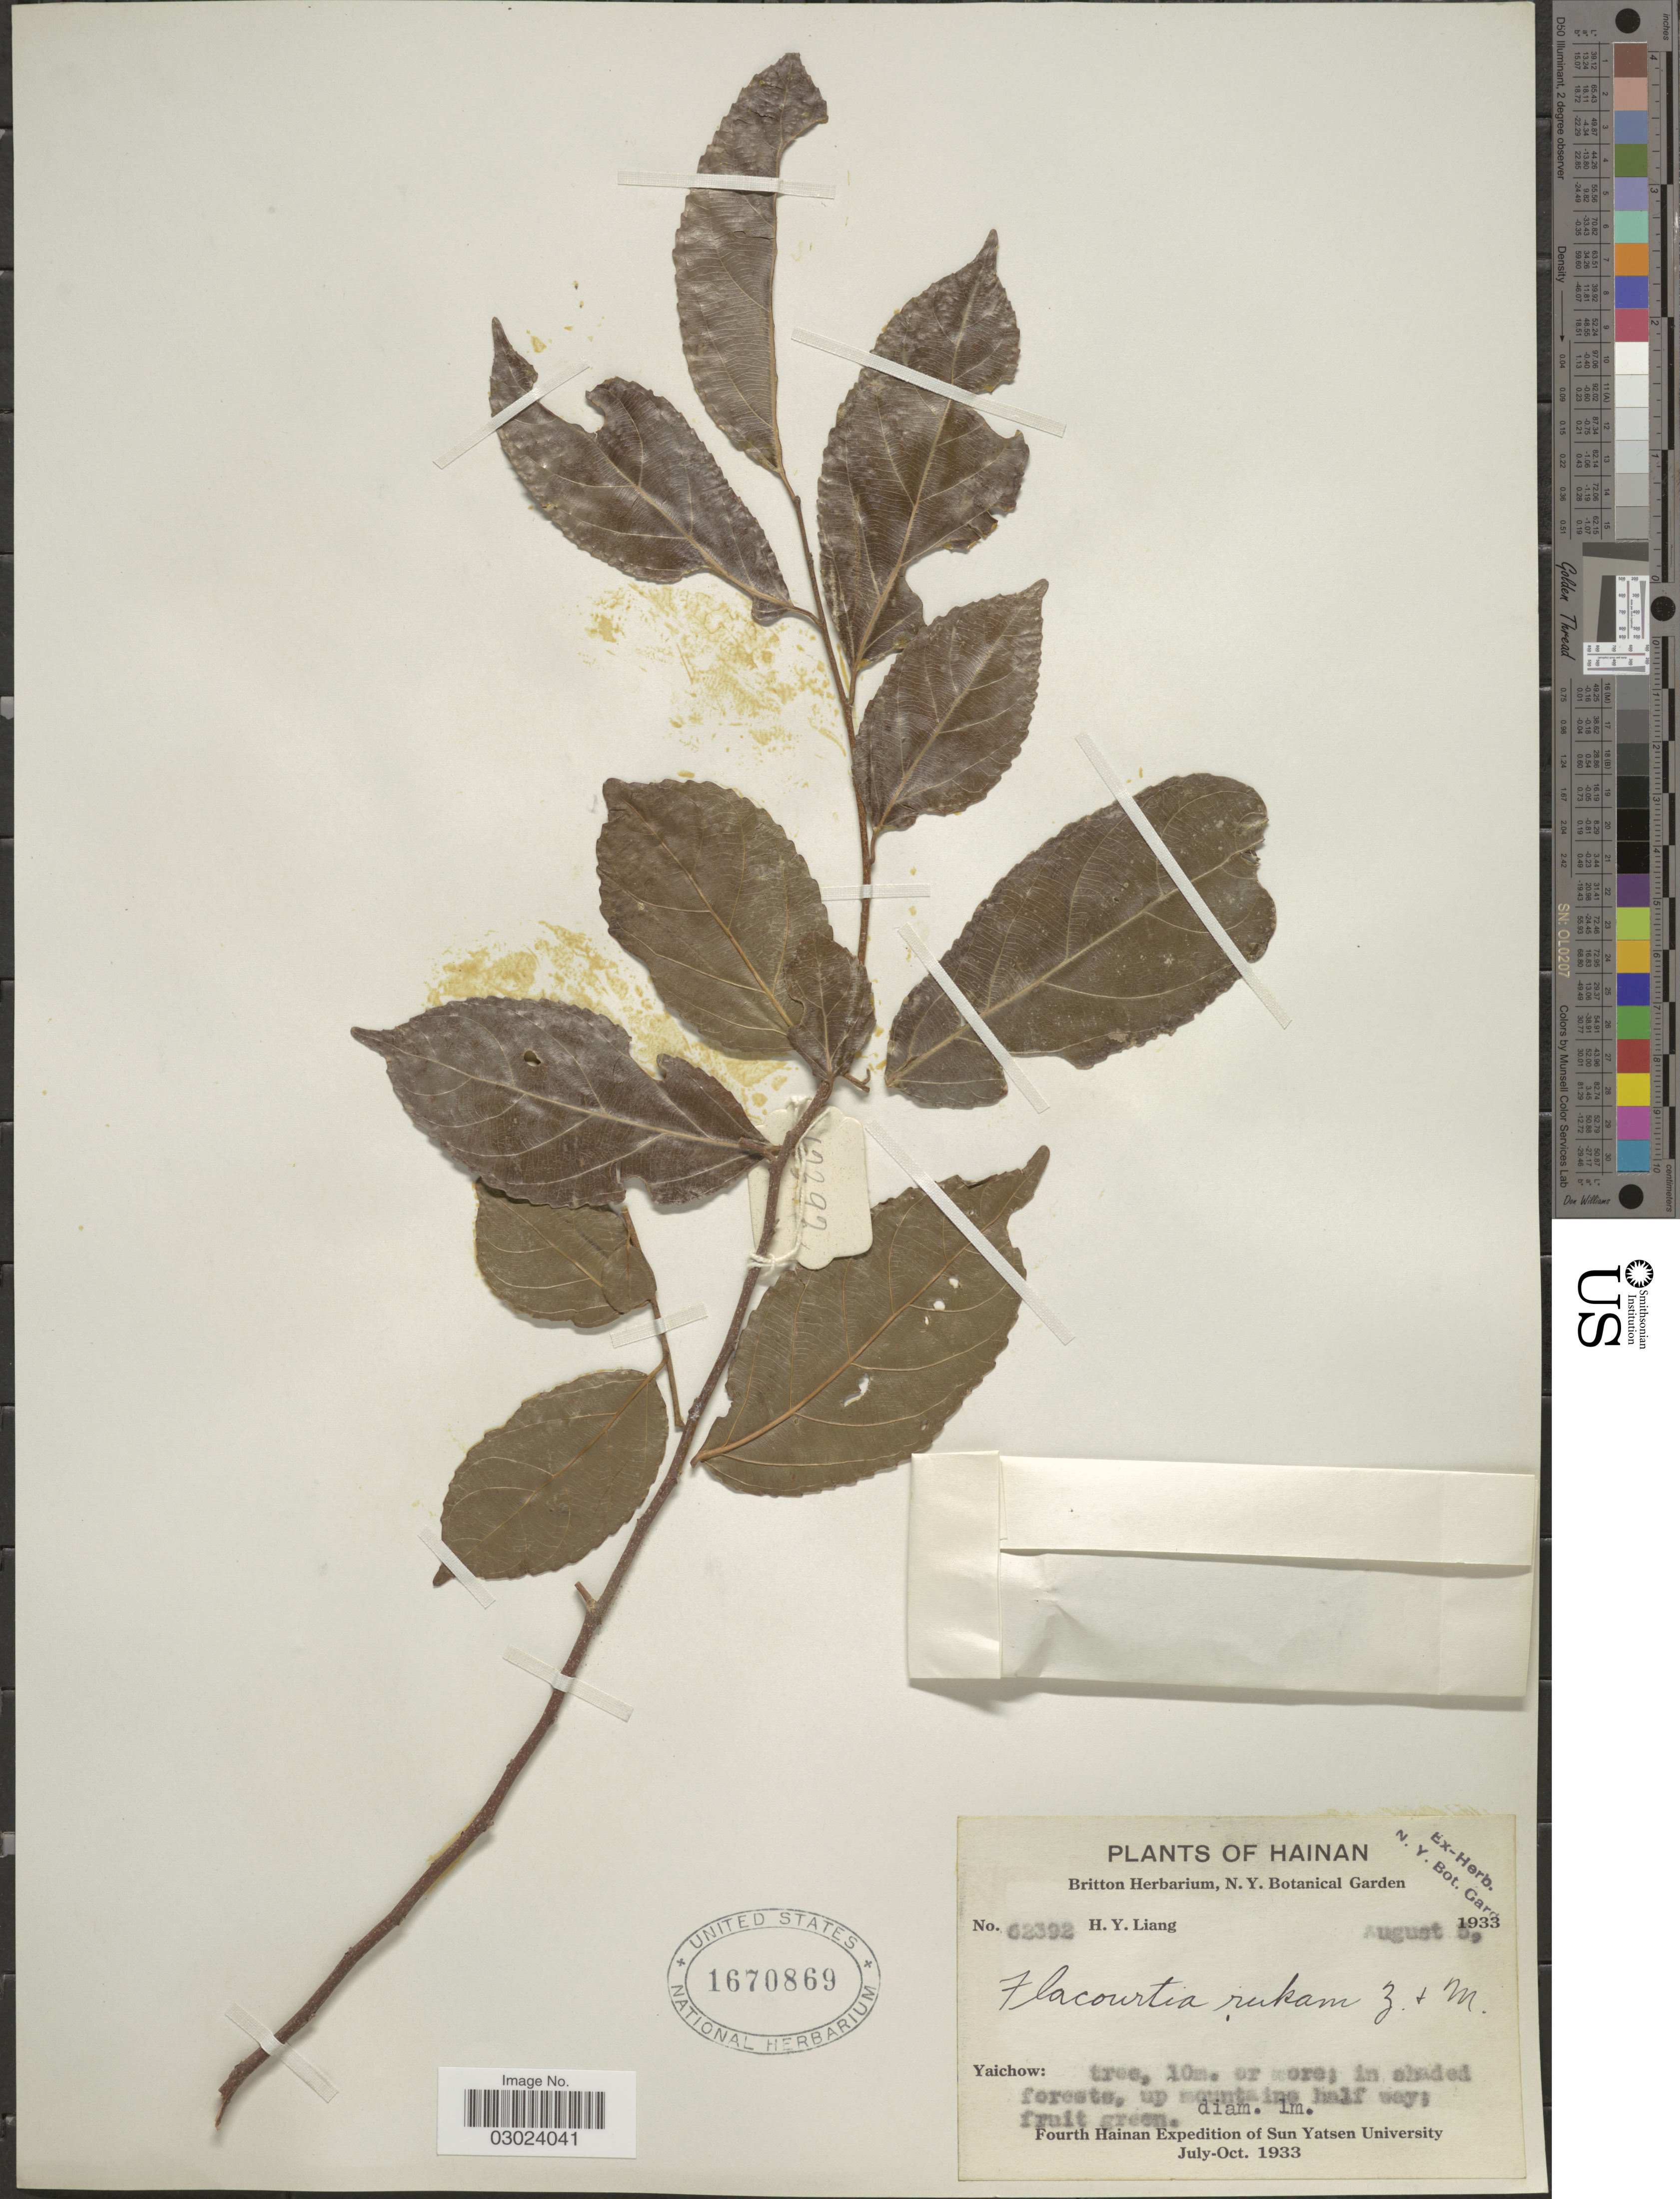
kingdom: Plantae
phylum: Tracheophyta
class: Magnoliopsida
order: Malpighiales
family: Salicaceae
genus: Flacourtia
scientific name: Flacourtia rukam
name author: Zoll. & Moritzi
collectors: H. Y. Liang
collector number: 62392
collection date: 1933-08-05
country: China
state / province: Hainan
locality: Yaichow.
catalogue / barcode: US 1670869